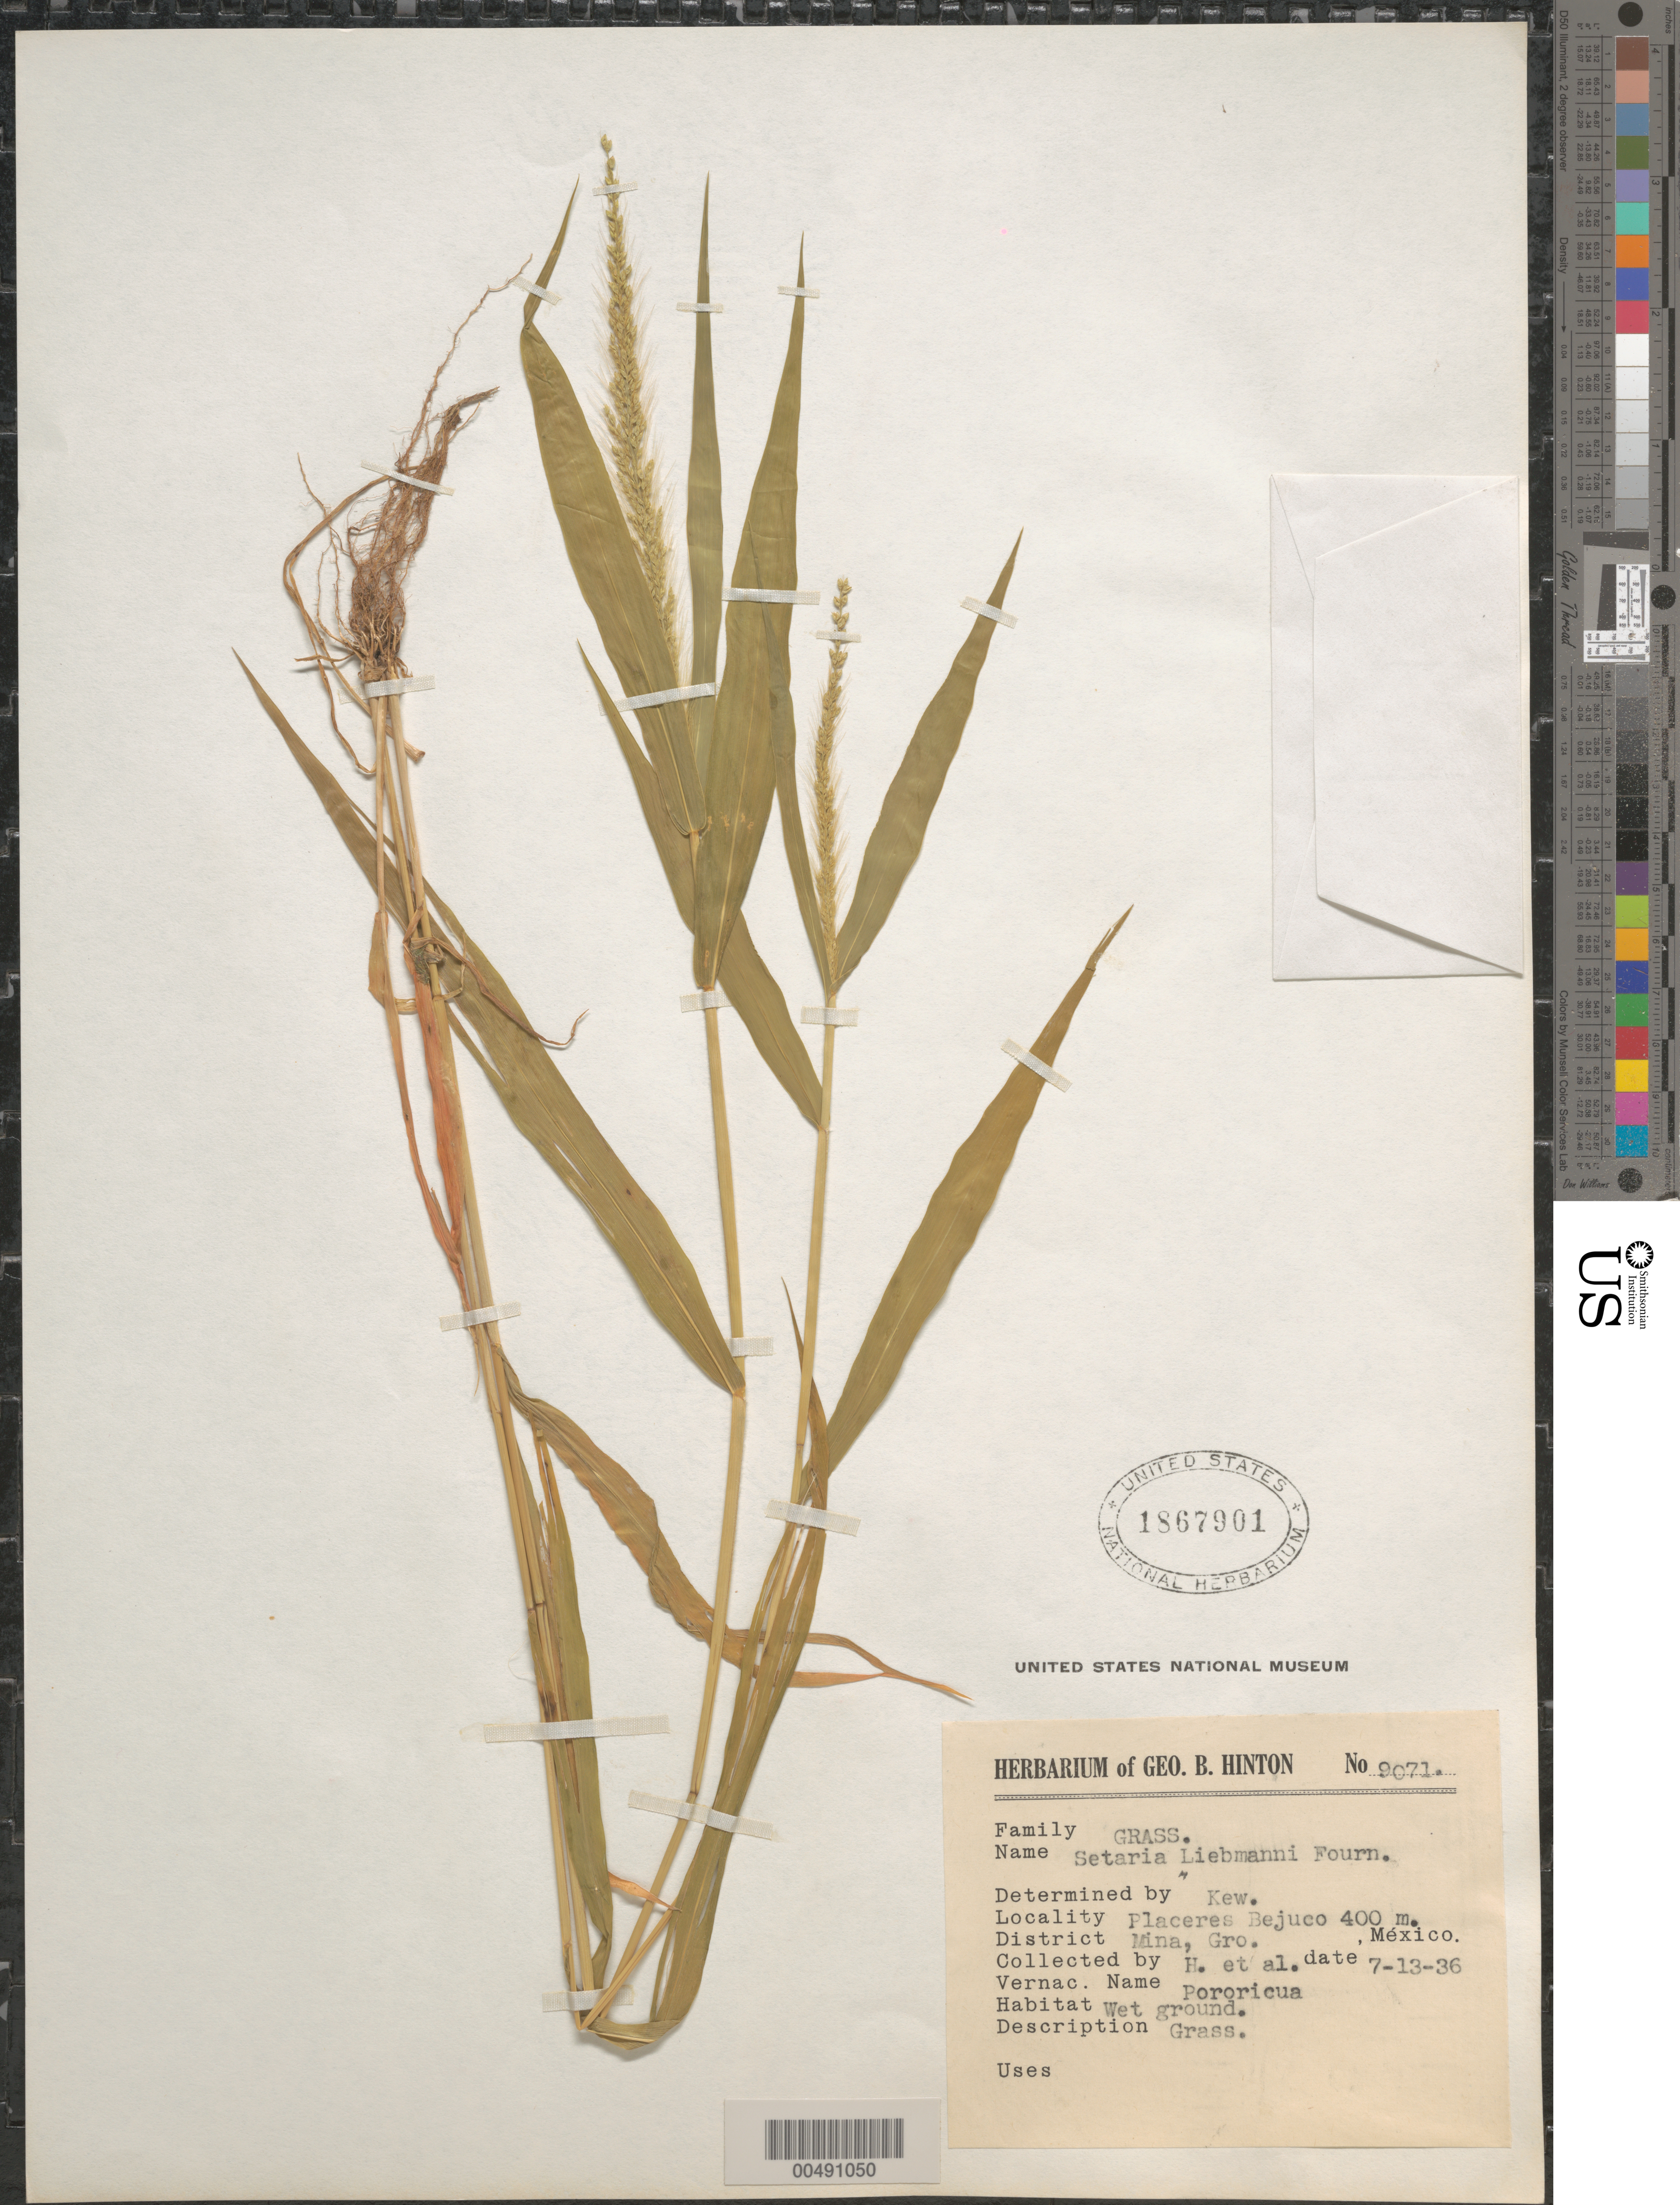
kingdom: Plantae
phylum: Tracheophyta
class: Liliopsida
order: Poales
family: Poaceae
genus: Setaria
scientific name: Setaria liebmannii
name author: E. Fourn.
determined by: Kew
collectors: G. B. Hinton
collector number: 9071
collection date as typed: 13 Jul 1936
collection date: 1936-07-13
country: Mexico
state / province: Guerrero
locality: Placeres Bejuco, Mina Dist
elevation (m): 400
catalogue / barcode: US 1867901